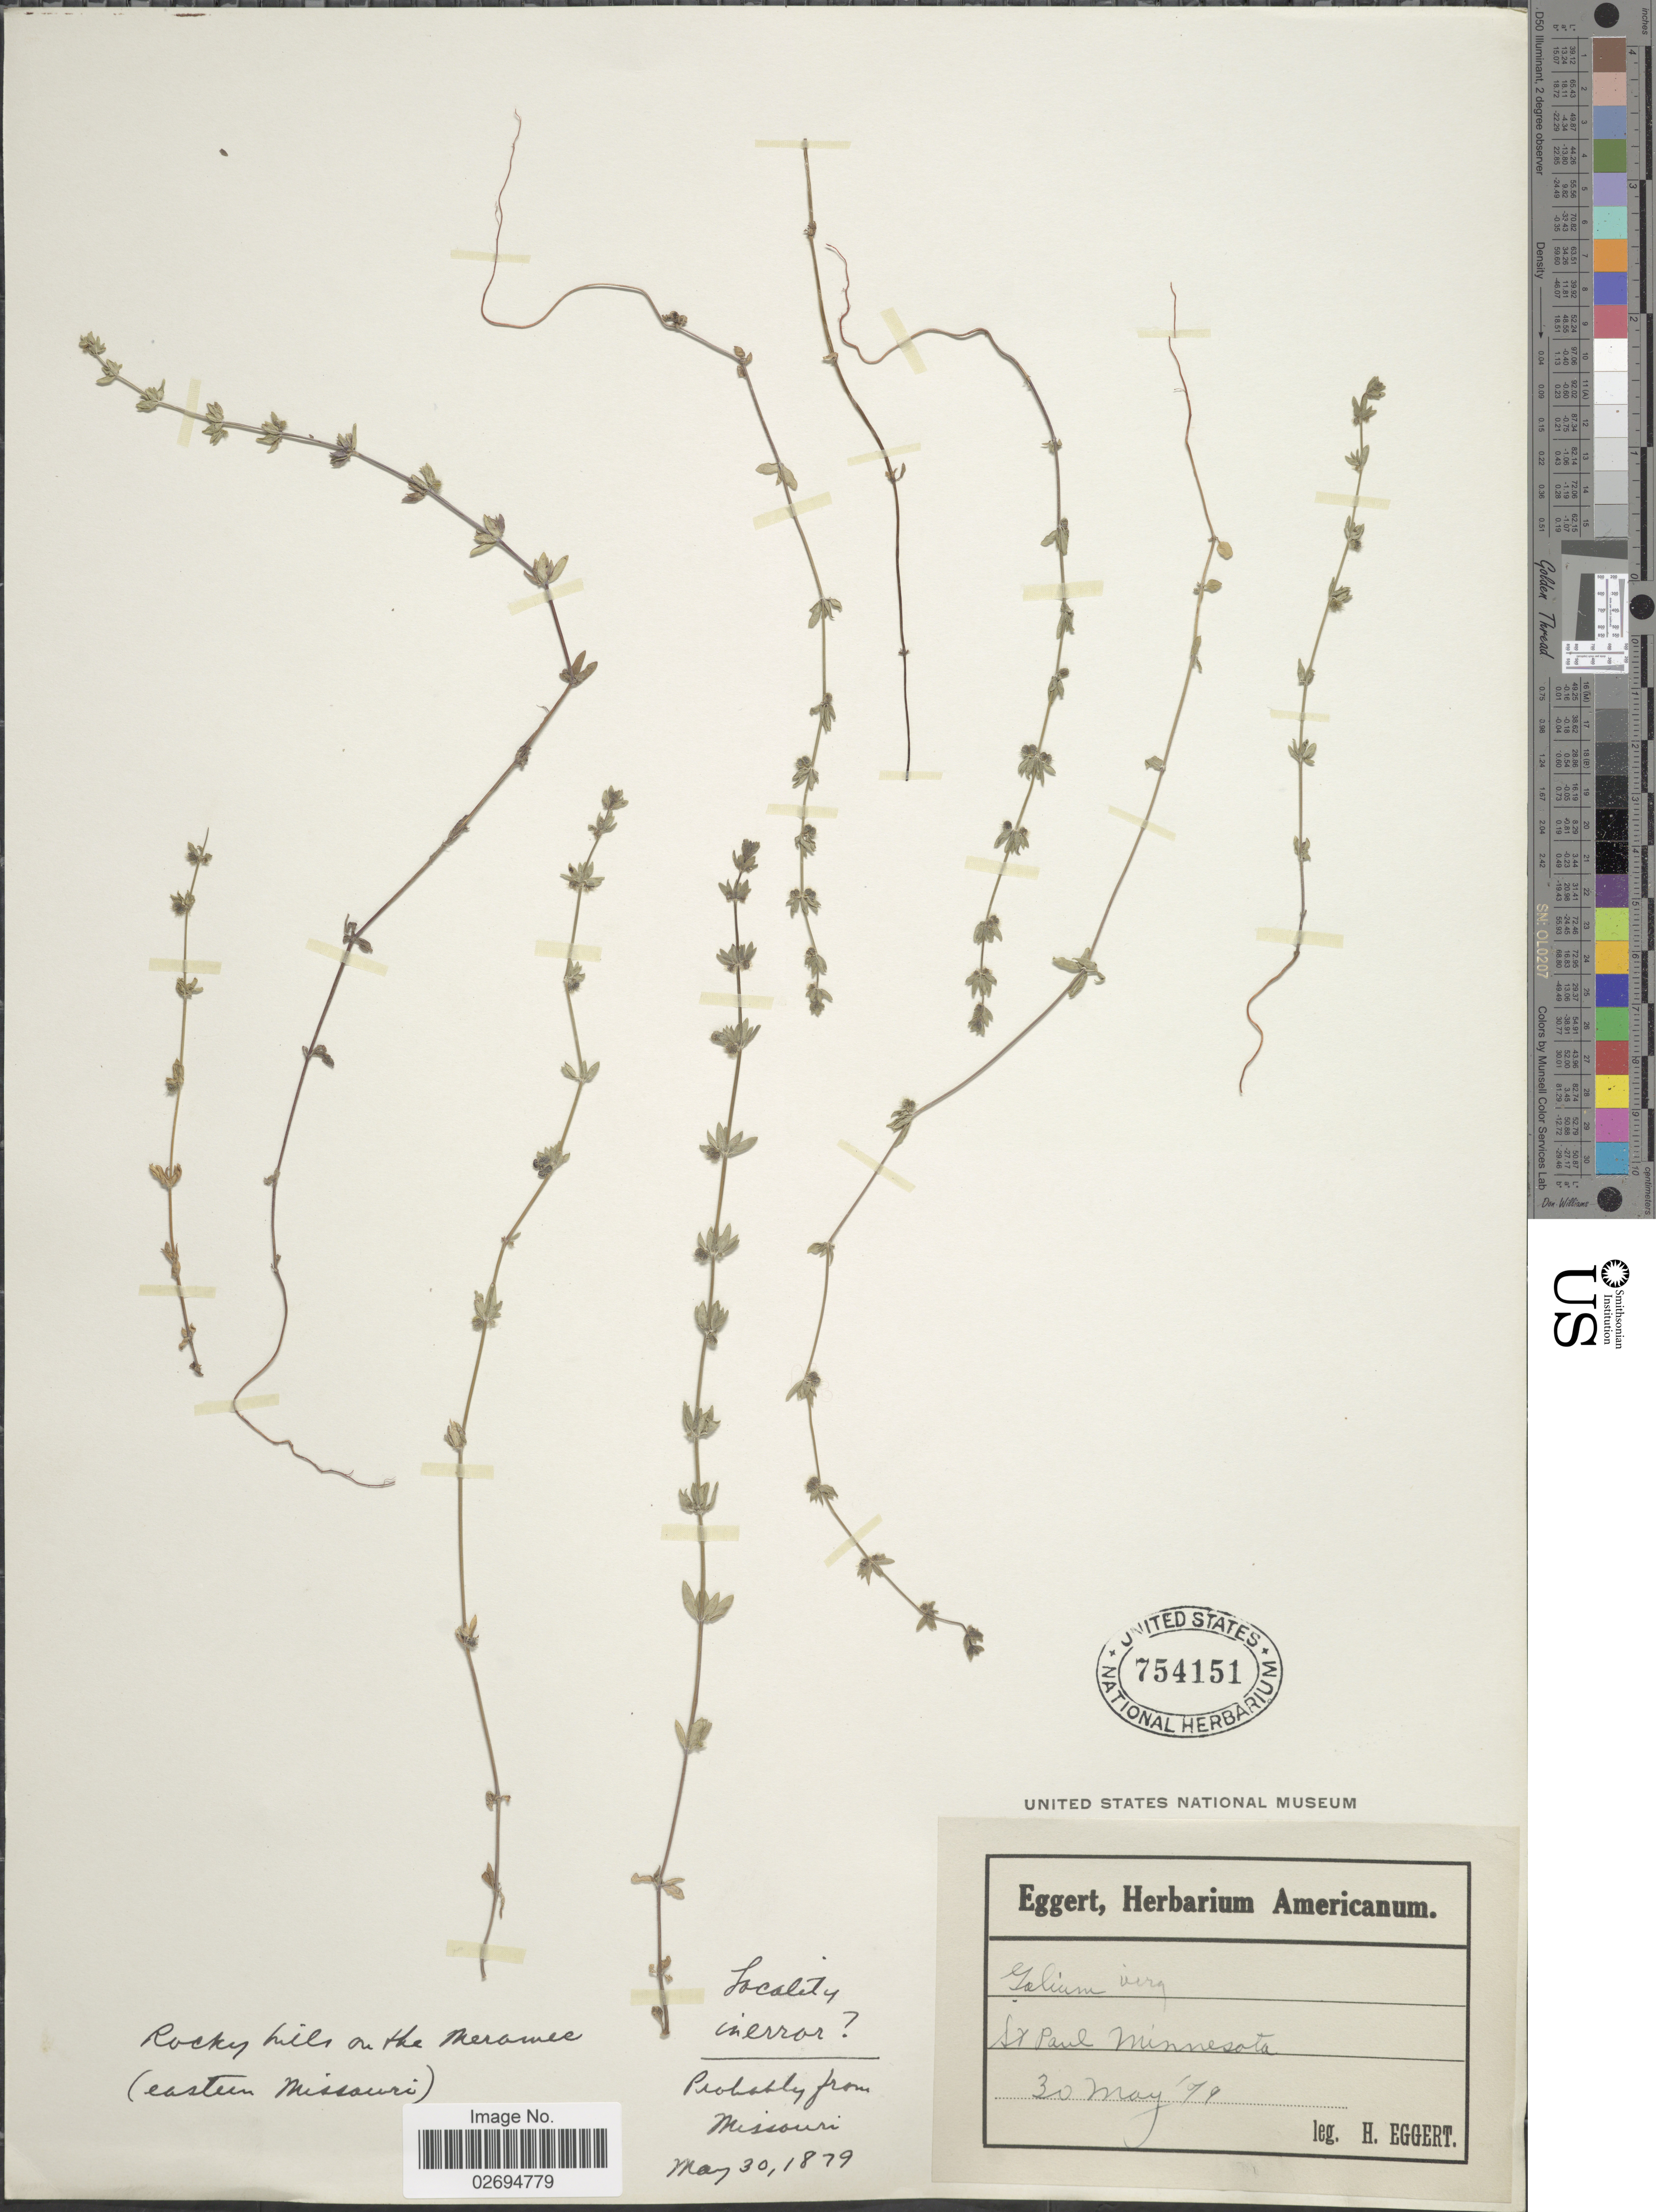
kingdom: Plantae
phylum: Tracheophyta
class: Magnoliopsida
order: Gentianales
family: Rubiaceae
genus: Galium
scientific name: Galium virgatum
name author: Nutt.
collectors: H. Eggert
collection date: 1879-05-30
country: United States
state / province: Minnesota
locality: Rocky hills on the Meramer (eastern Missouri), St. Paul, minnesota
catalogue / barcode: US 754151